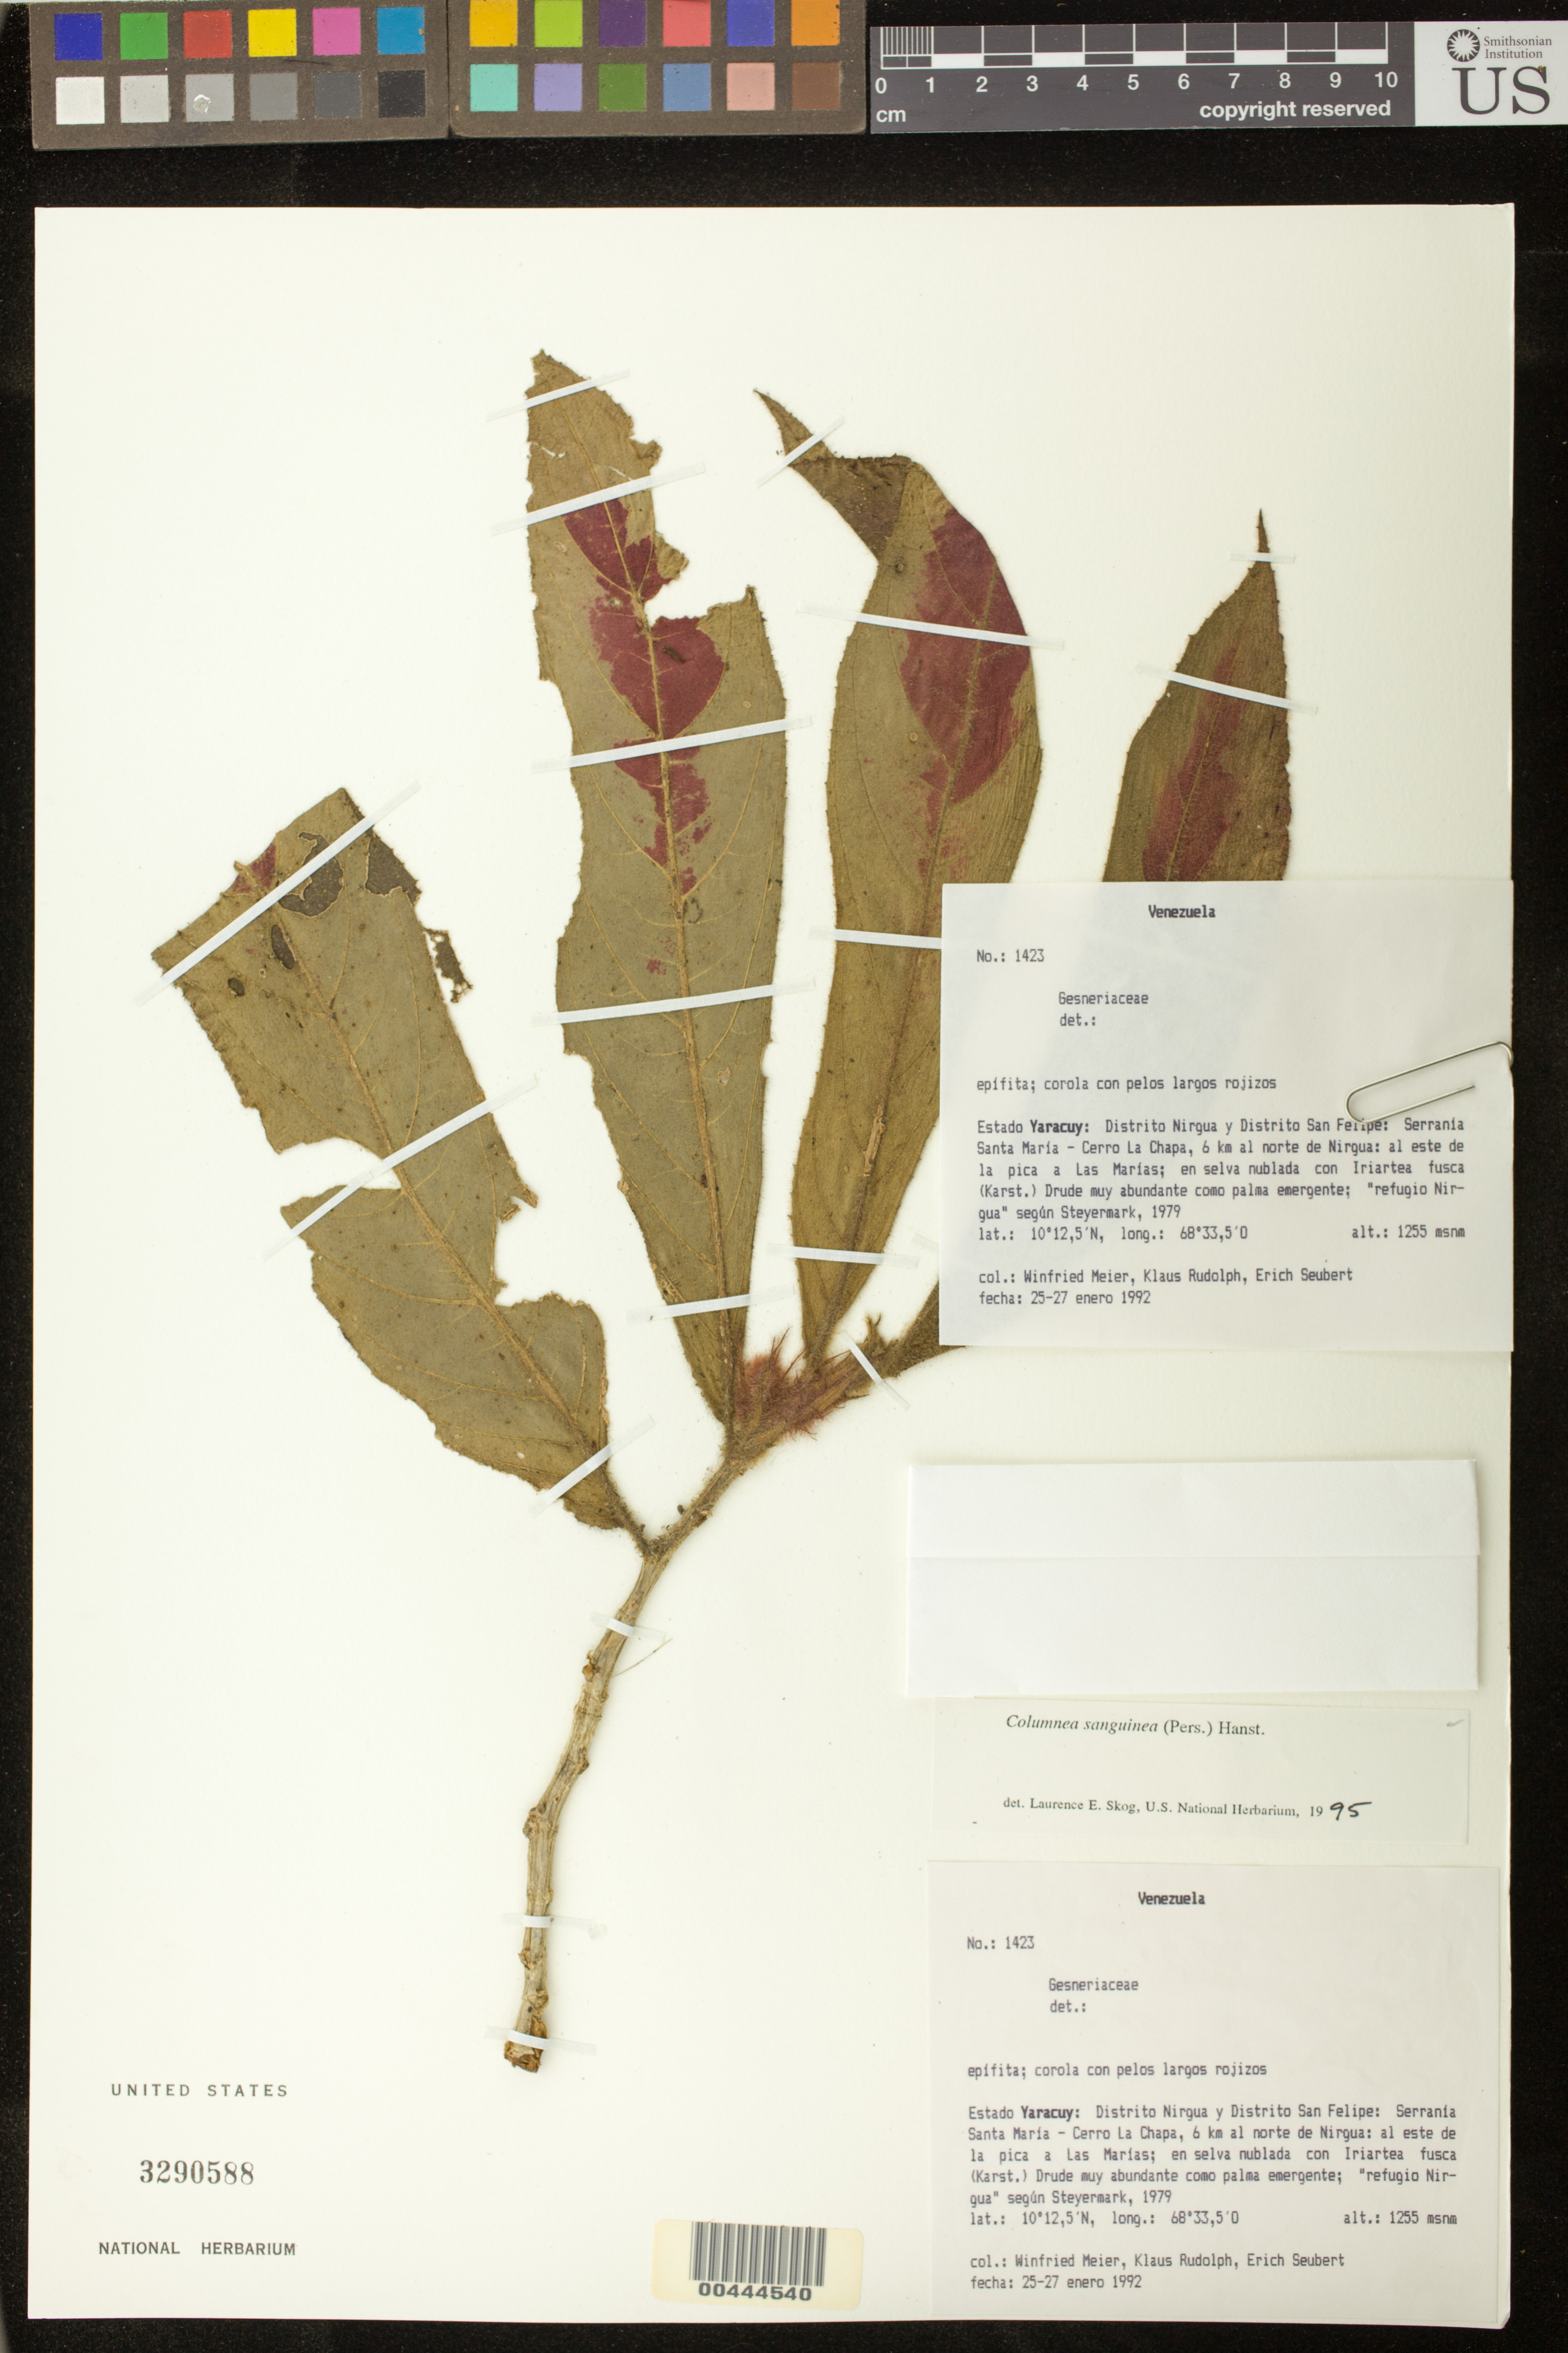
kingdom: Plantae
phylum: Tracheophyta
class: Magnoliopsida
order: Lamiales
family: Gesneriaceae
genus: Columnea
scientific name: Columnea sanguinea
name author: (Pers.) Hanst.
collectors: W. Meier, K. Roudolph & E. Seubert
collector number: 1423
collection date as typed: Jan 1992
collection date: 1992-01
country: Venezuela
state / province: Yaracuy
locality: Nirgua and San Felipe, Serrania Santa Maria-Cerro La Chapa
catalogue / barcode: US 3290588